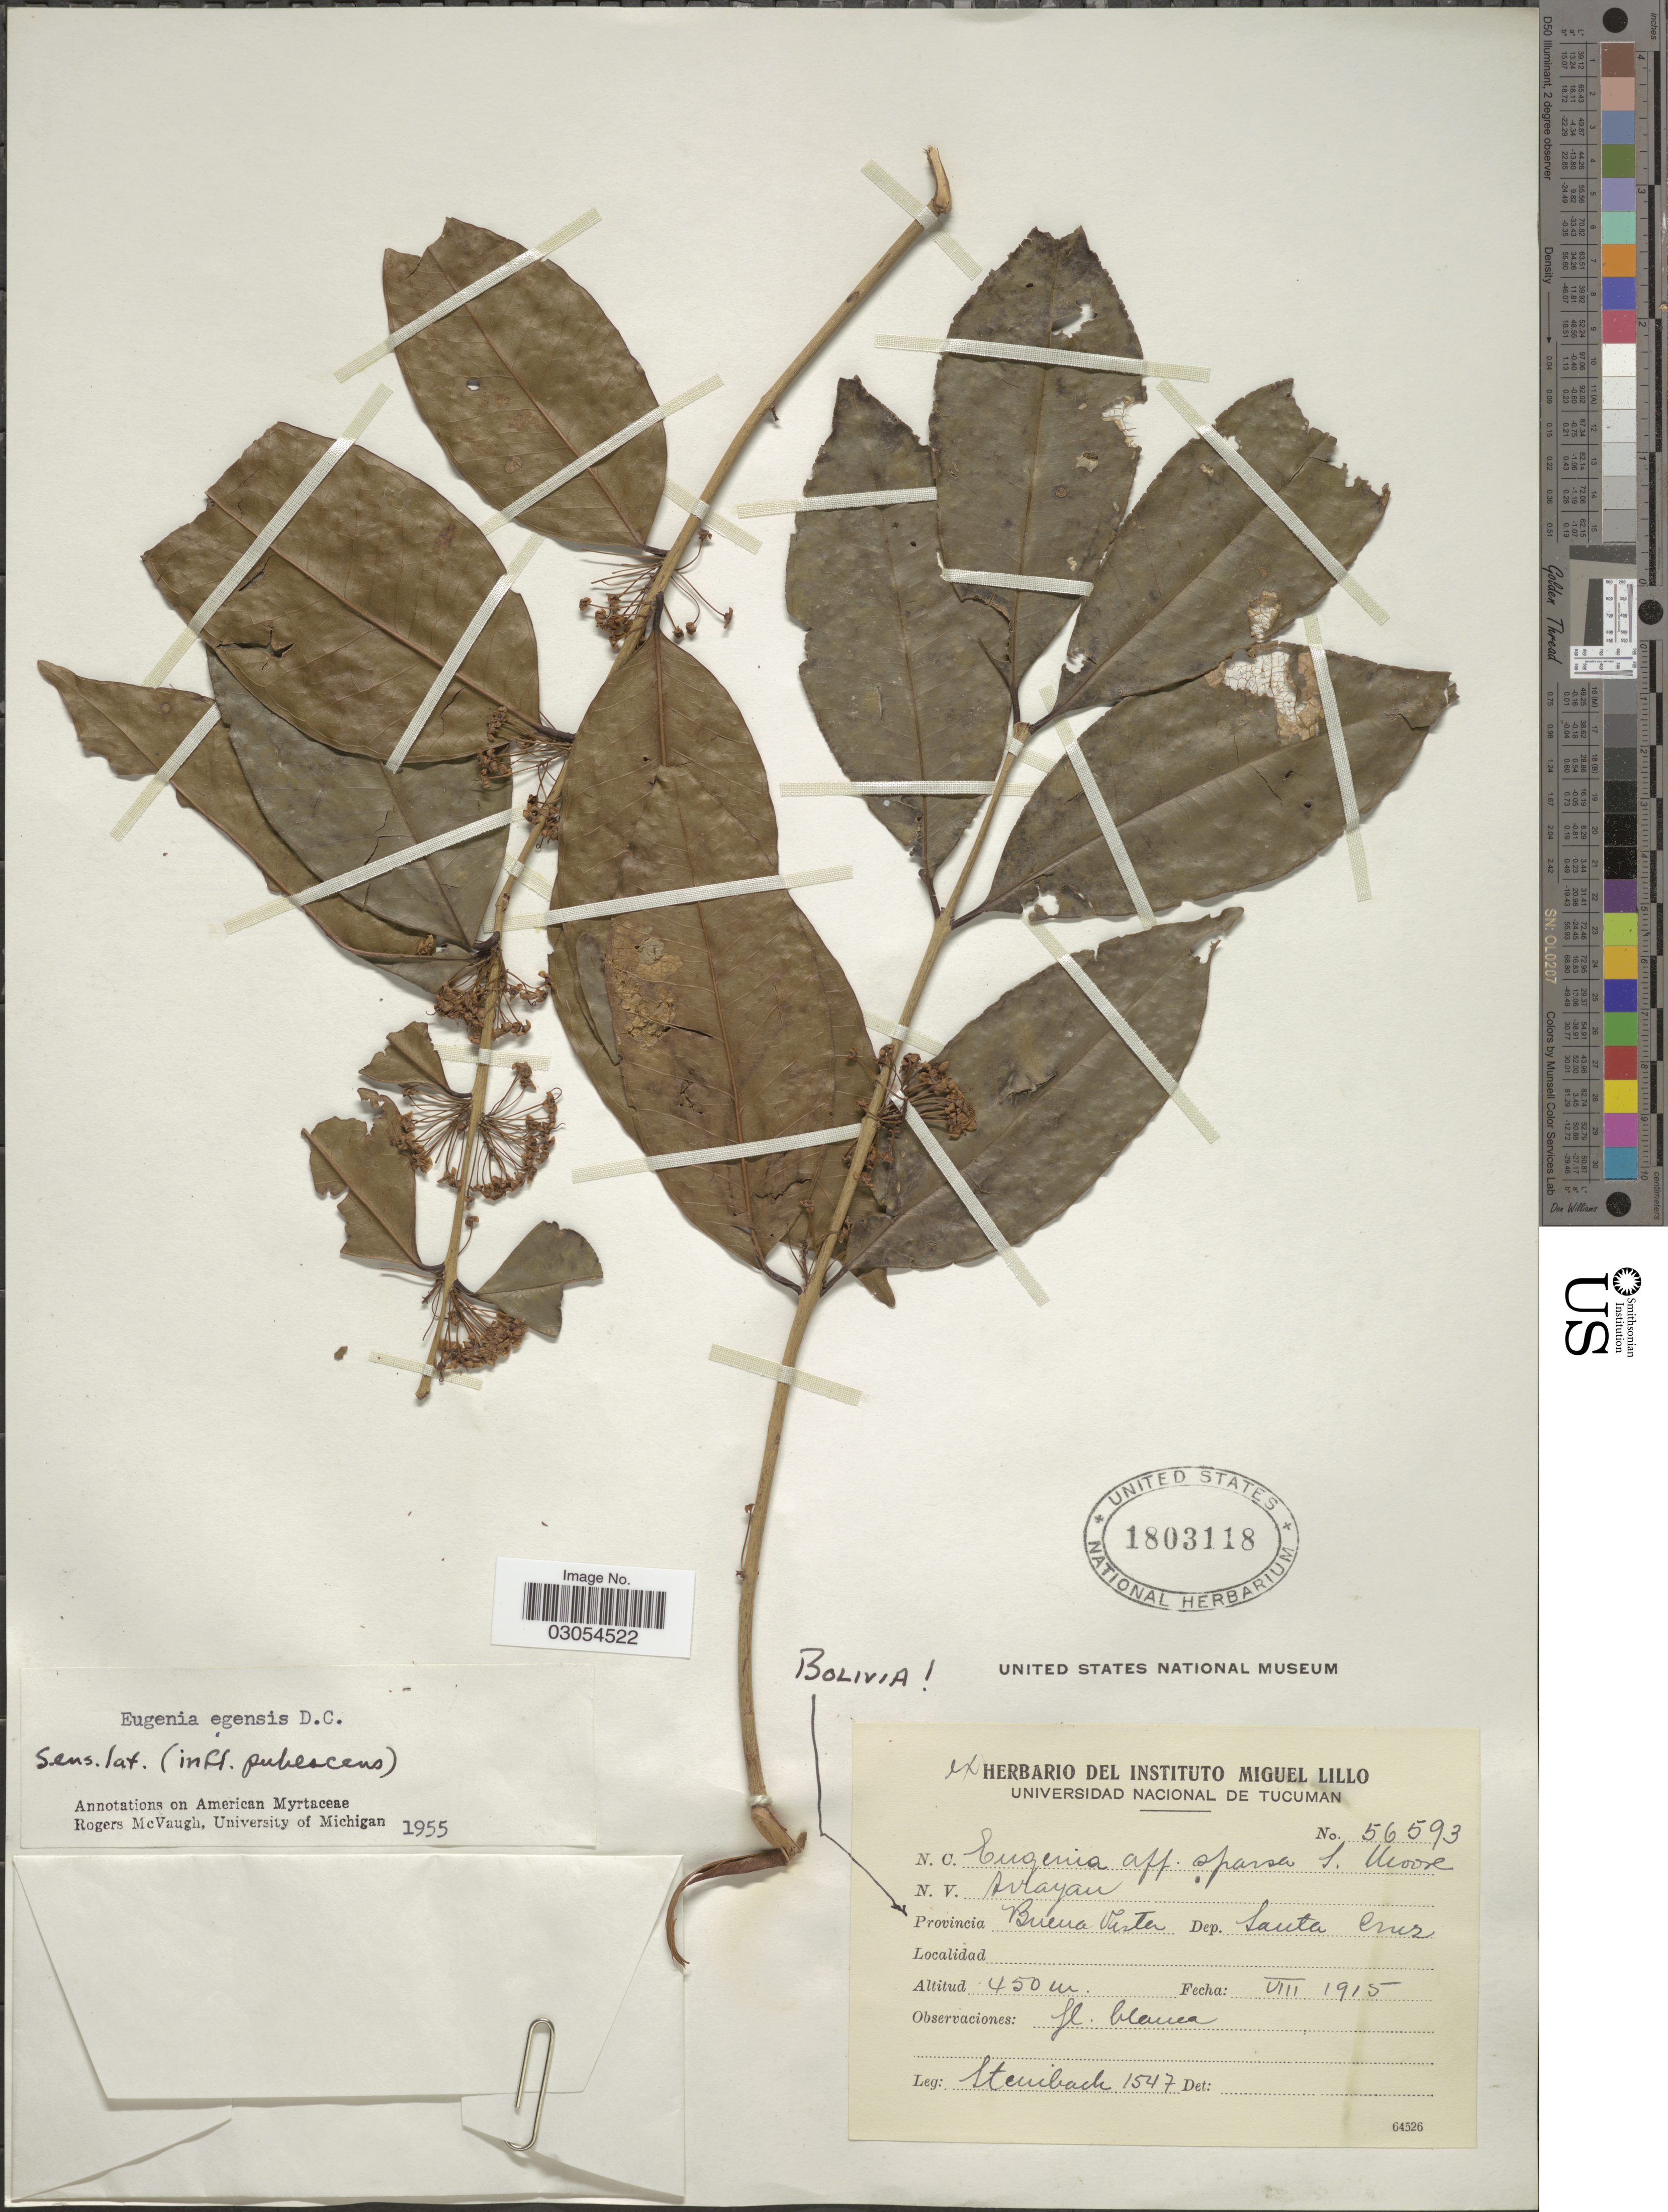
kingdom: Plantae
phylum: Tracheophyta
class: Magnoliopsida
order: Myrtales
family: Myrtaceae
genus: Eugenia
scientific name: Eugenia egensis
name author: DC.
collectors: Steinbach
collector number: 1547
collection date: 1915-08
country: Bolivia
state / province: Santa Cruz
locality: Provinicia Buena Vista. Dep. Santa Cruz.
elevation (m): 450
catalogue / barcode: US 1803118